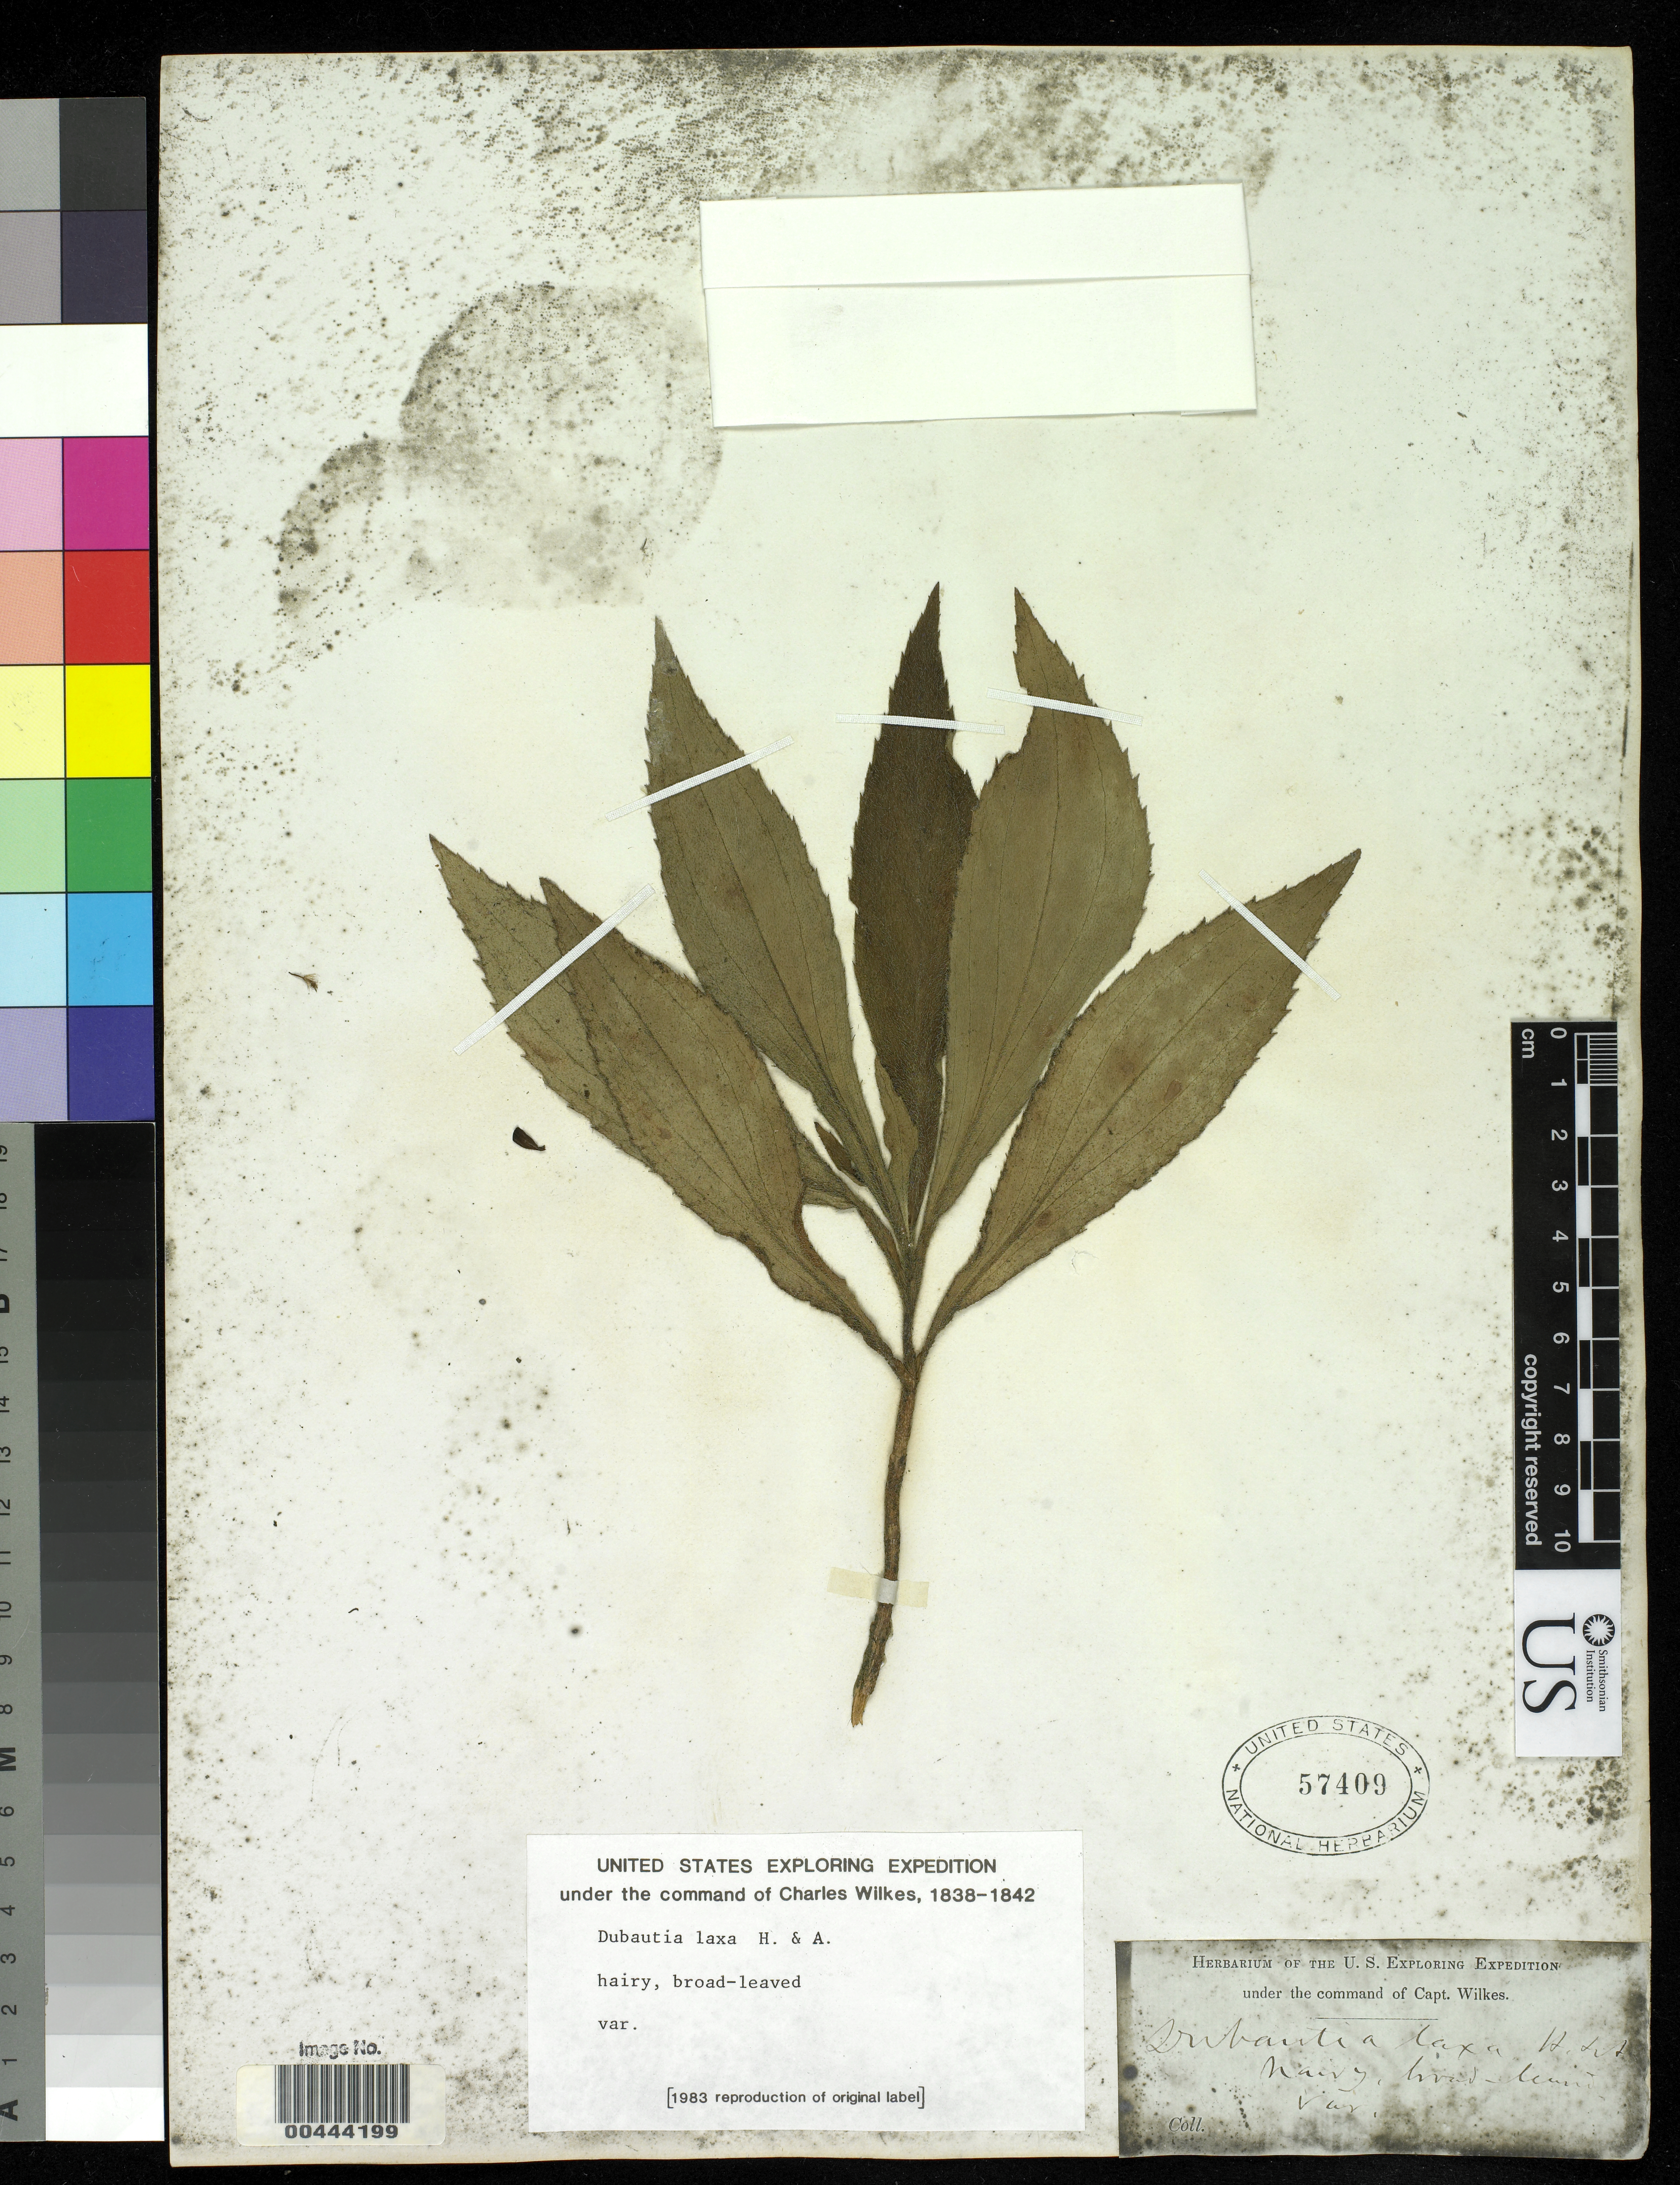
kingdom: Plantae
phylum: Tracheophyta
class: Magnoliopsida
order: Asterales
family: Asteraceae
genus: Dubautia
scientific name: Dubautia laxa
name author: Hook. & Arn.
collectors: Wilkes Explor. Exped.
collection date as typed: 1838 to -- --- 1842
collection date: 1838/1842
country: United States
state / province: Hawaii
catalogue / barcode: US 57409